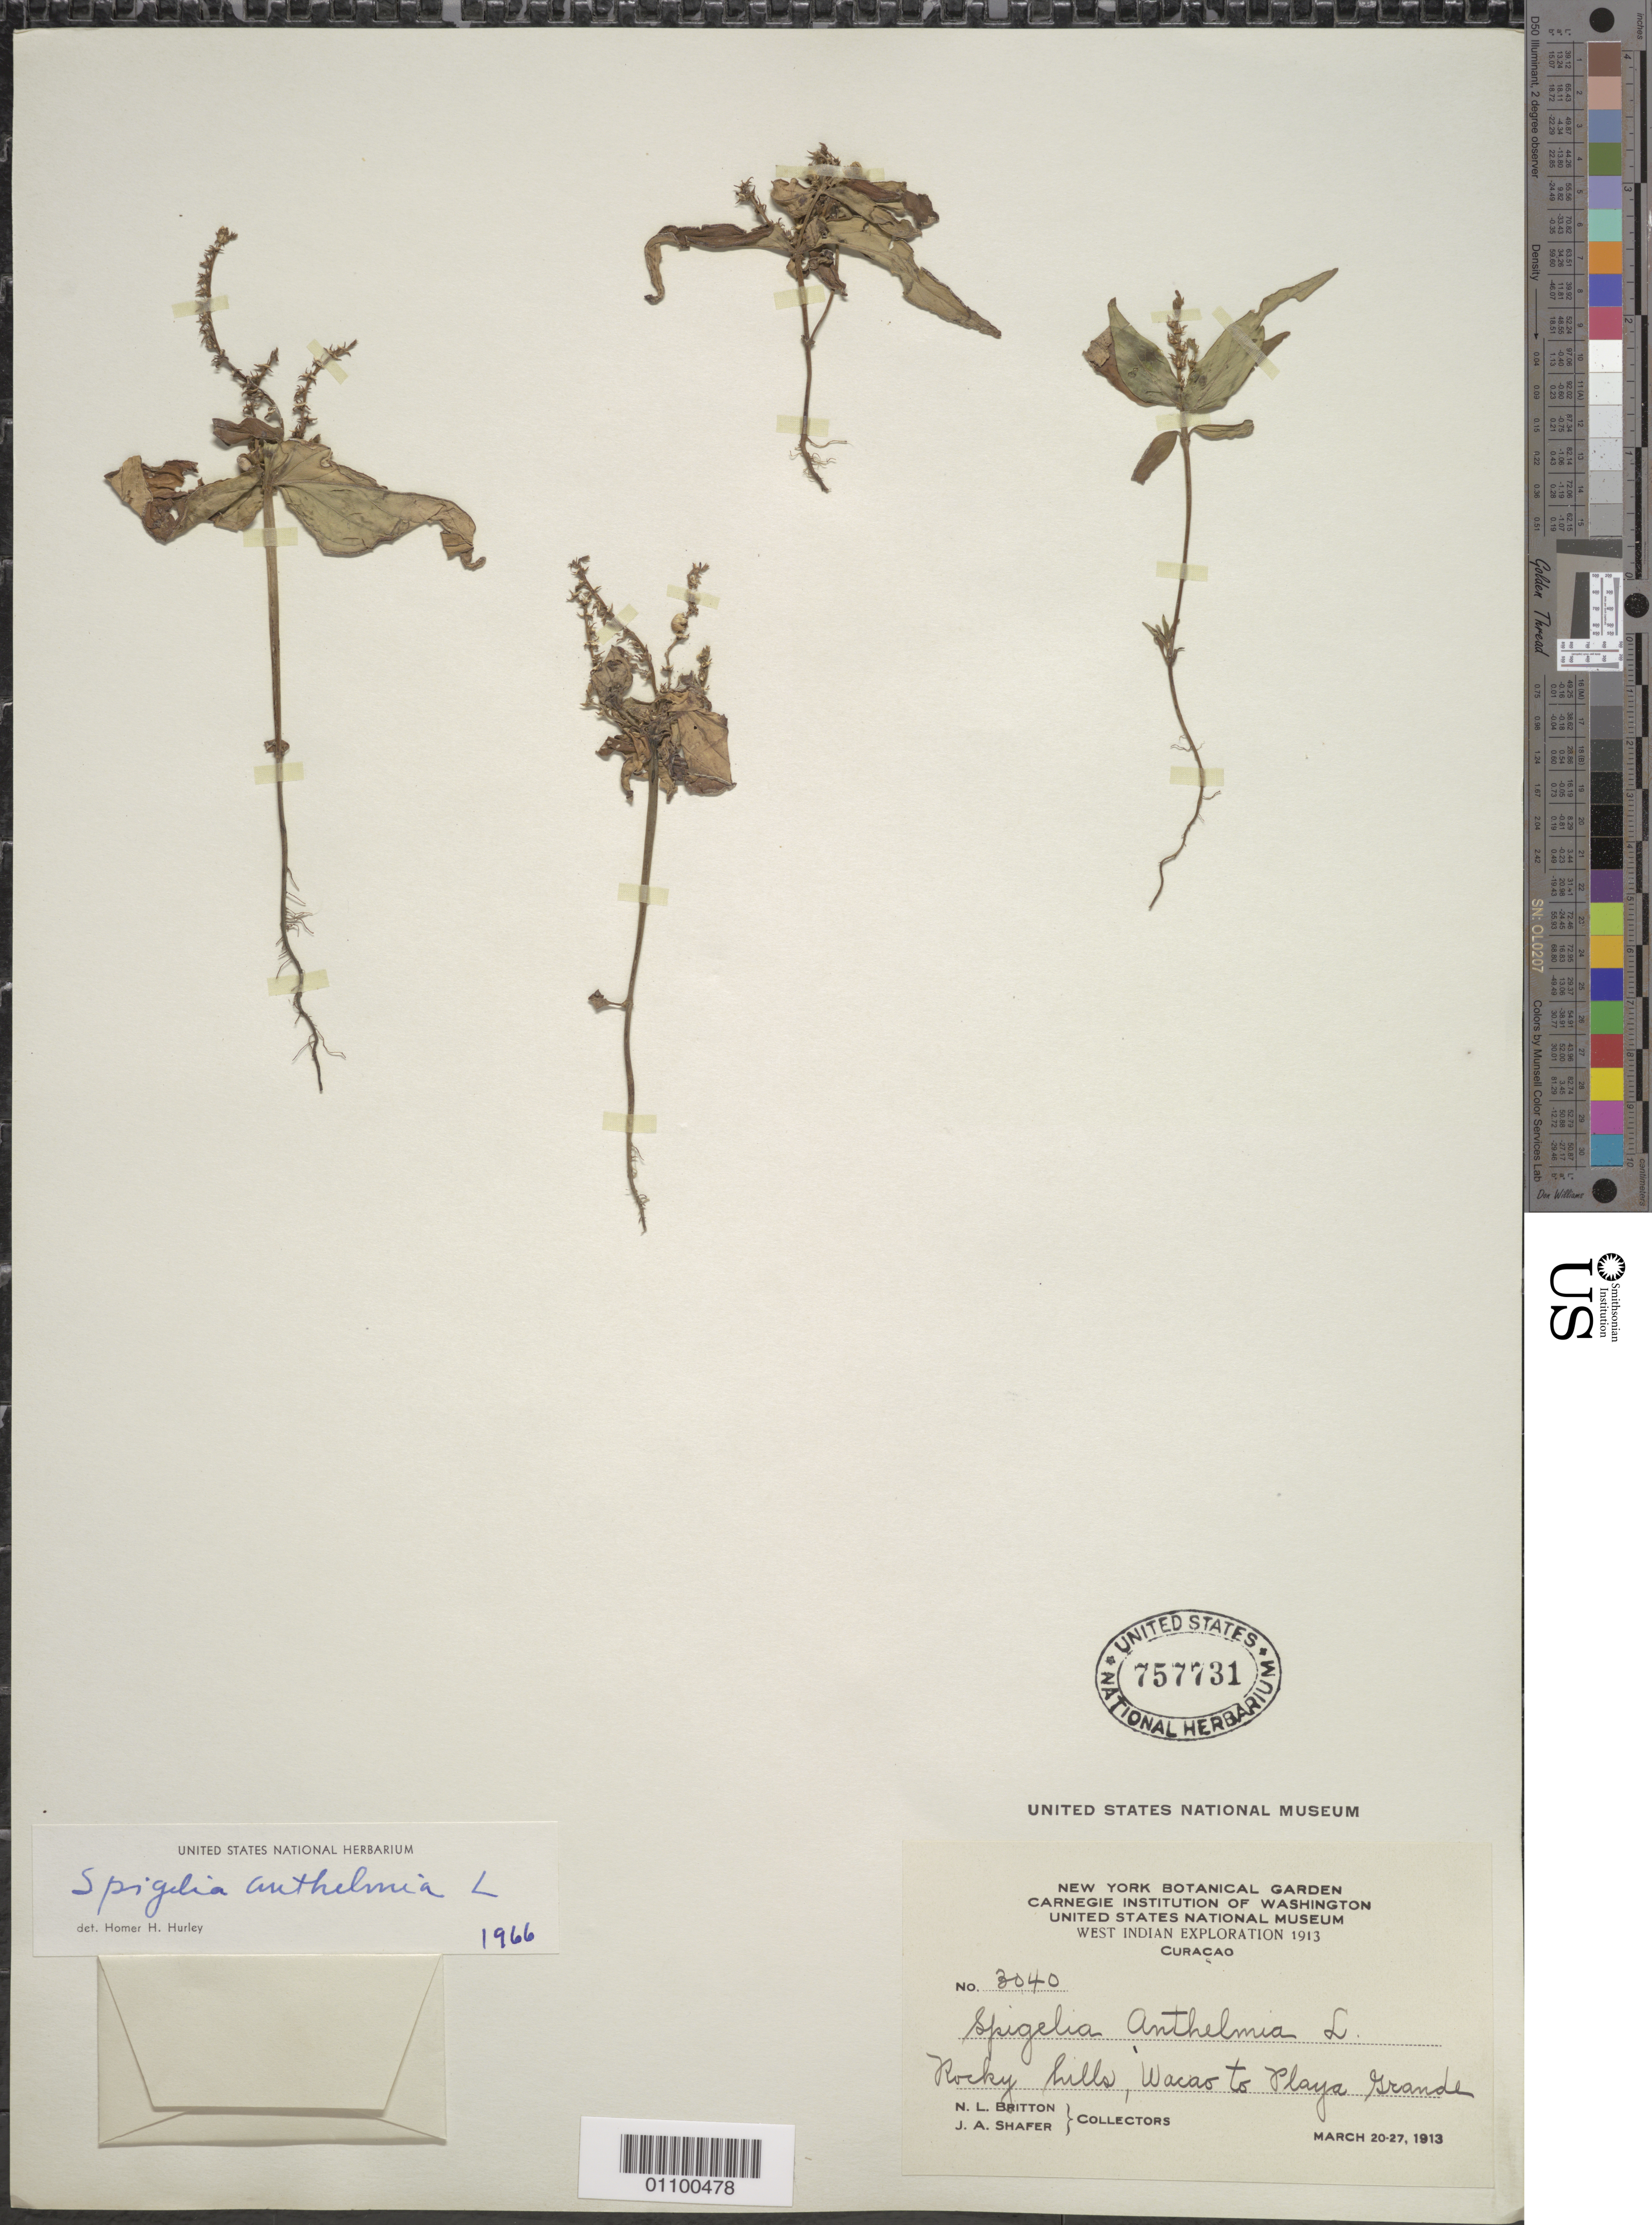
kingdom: Plantae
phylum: Tracheophyta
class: Magnoliopsida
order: Gentianales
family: Loganiaceae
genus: Spigelia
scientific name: Spigelia anthelmia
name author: L.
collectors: N. Britton & J. A. Shafer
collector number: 3040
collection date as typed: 20 Mar 1913 to 27 Mar 1913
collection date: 1913-03-20/1913-03-27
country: Curaçao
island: Curaçao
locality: Rocky hills, Wacao to Playa Grande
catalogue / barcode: US 757731